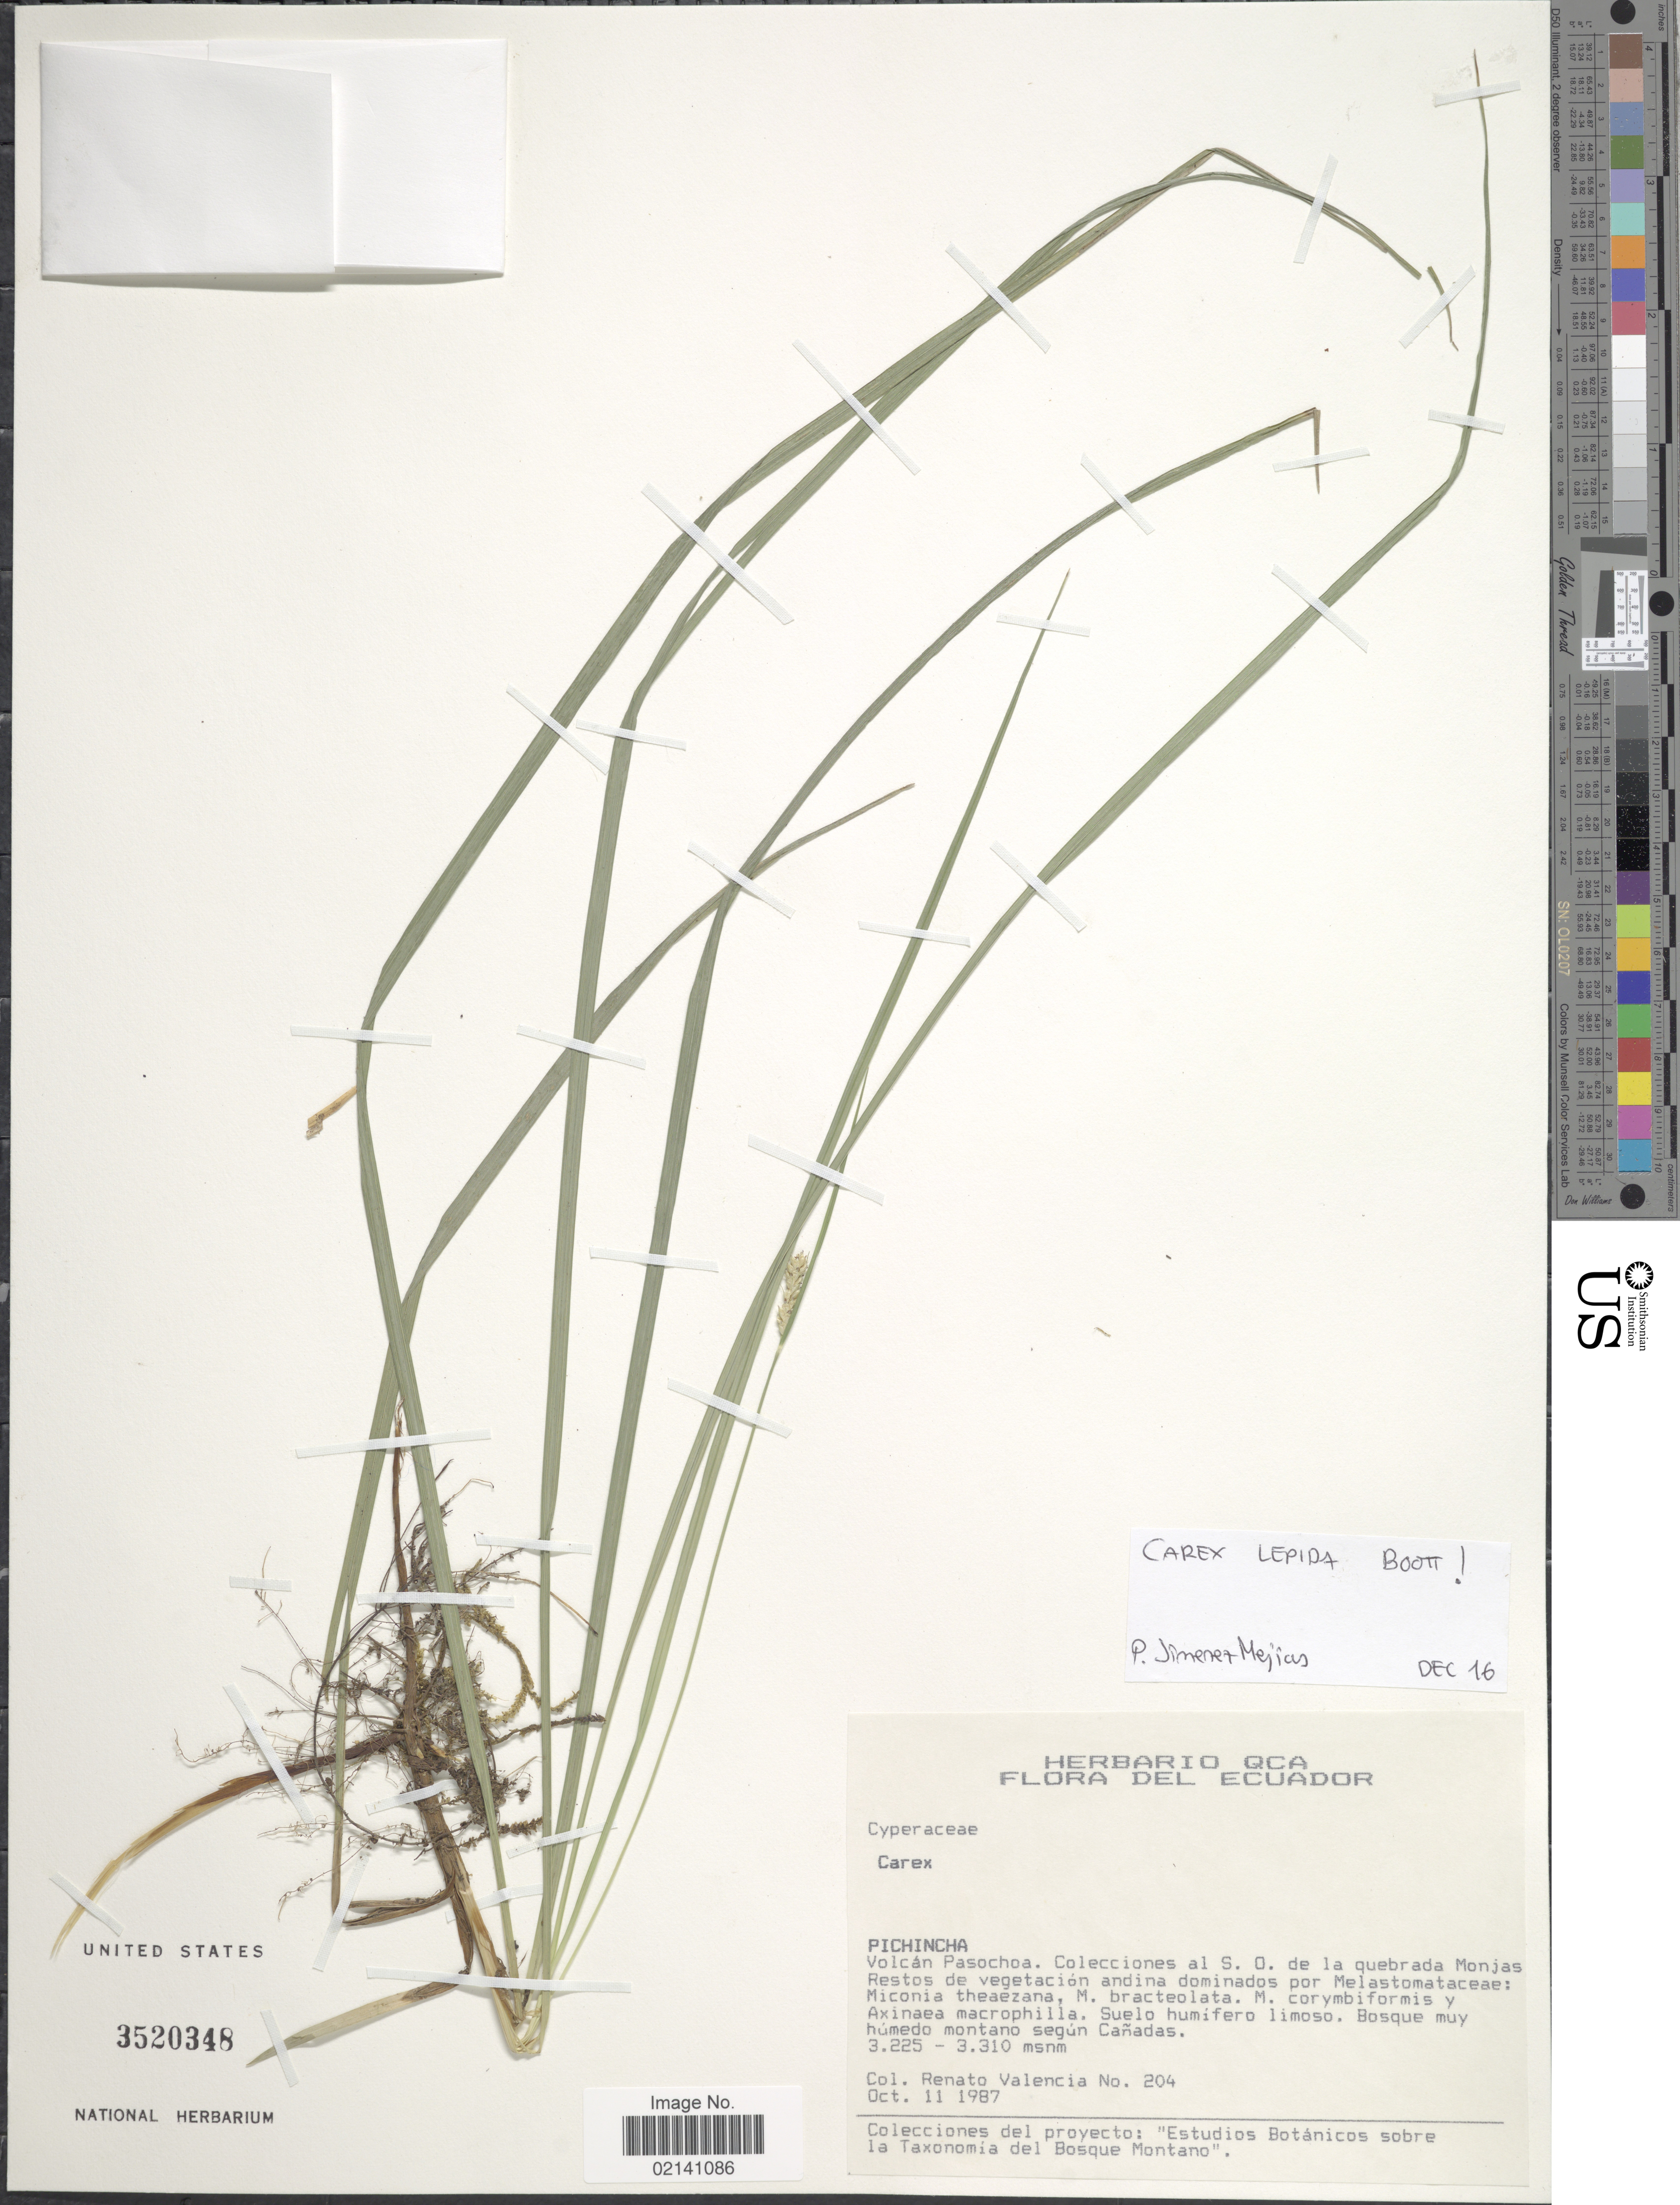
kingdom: Plantae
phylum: Tracheophyta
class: Liliopsida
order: Poales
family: Cyperaceae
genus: Carex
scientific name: Carex lepida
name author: Boott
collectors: R. Valencia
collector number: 204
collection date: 1987-10-11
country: Ecuador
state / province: Pichincha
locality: Volcan Pasochoa, Colecciones al S.O. de la quebrada Monjas Restos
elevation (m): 3225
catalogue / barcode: US 3520348